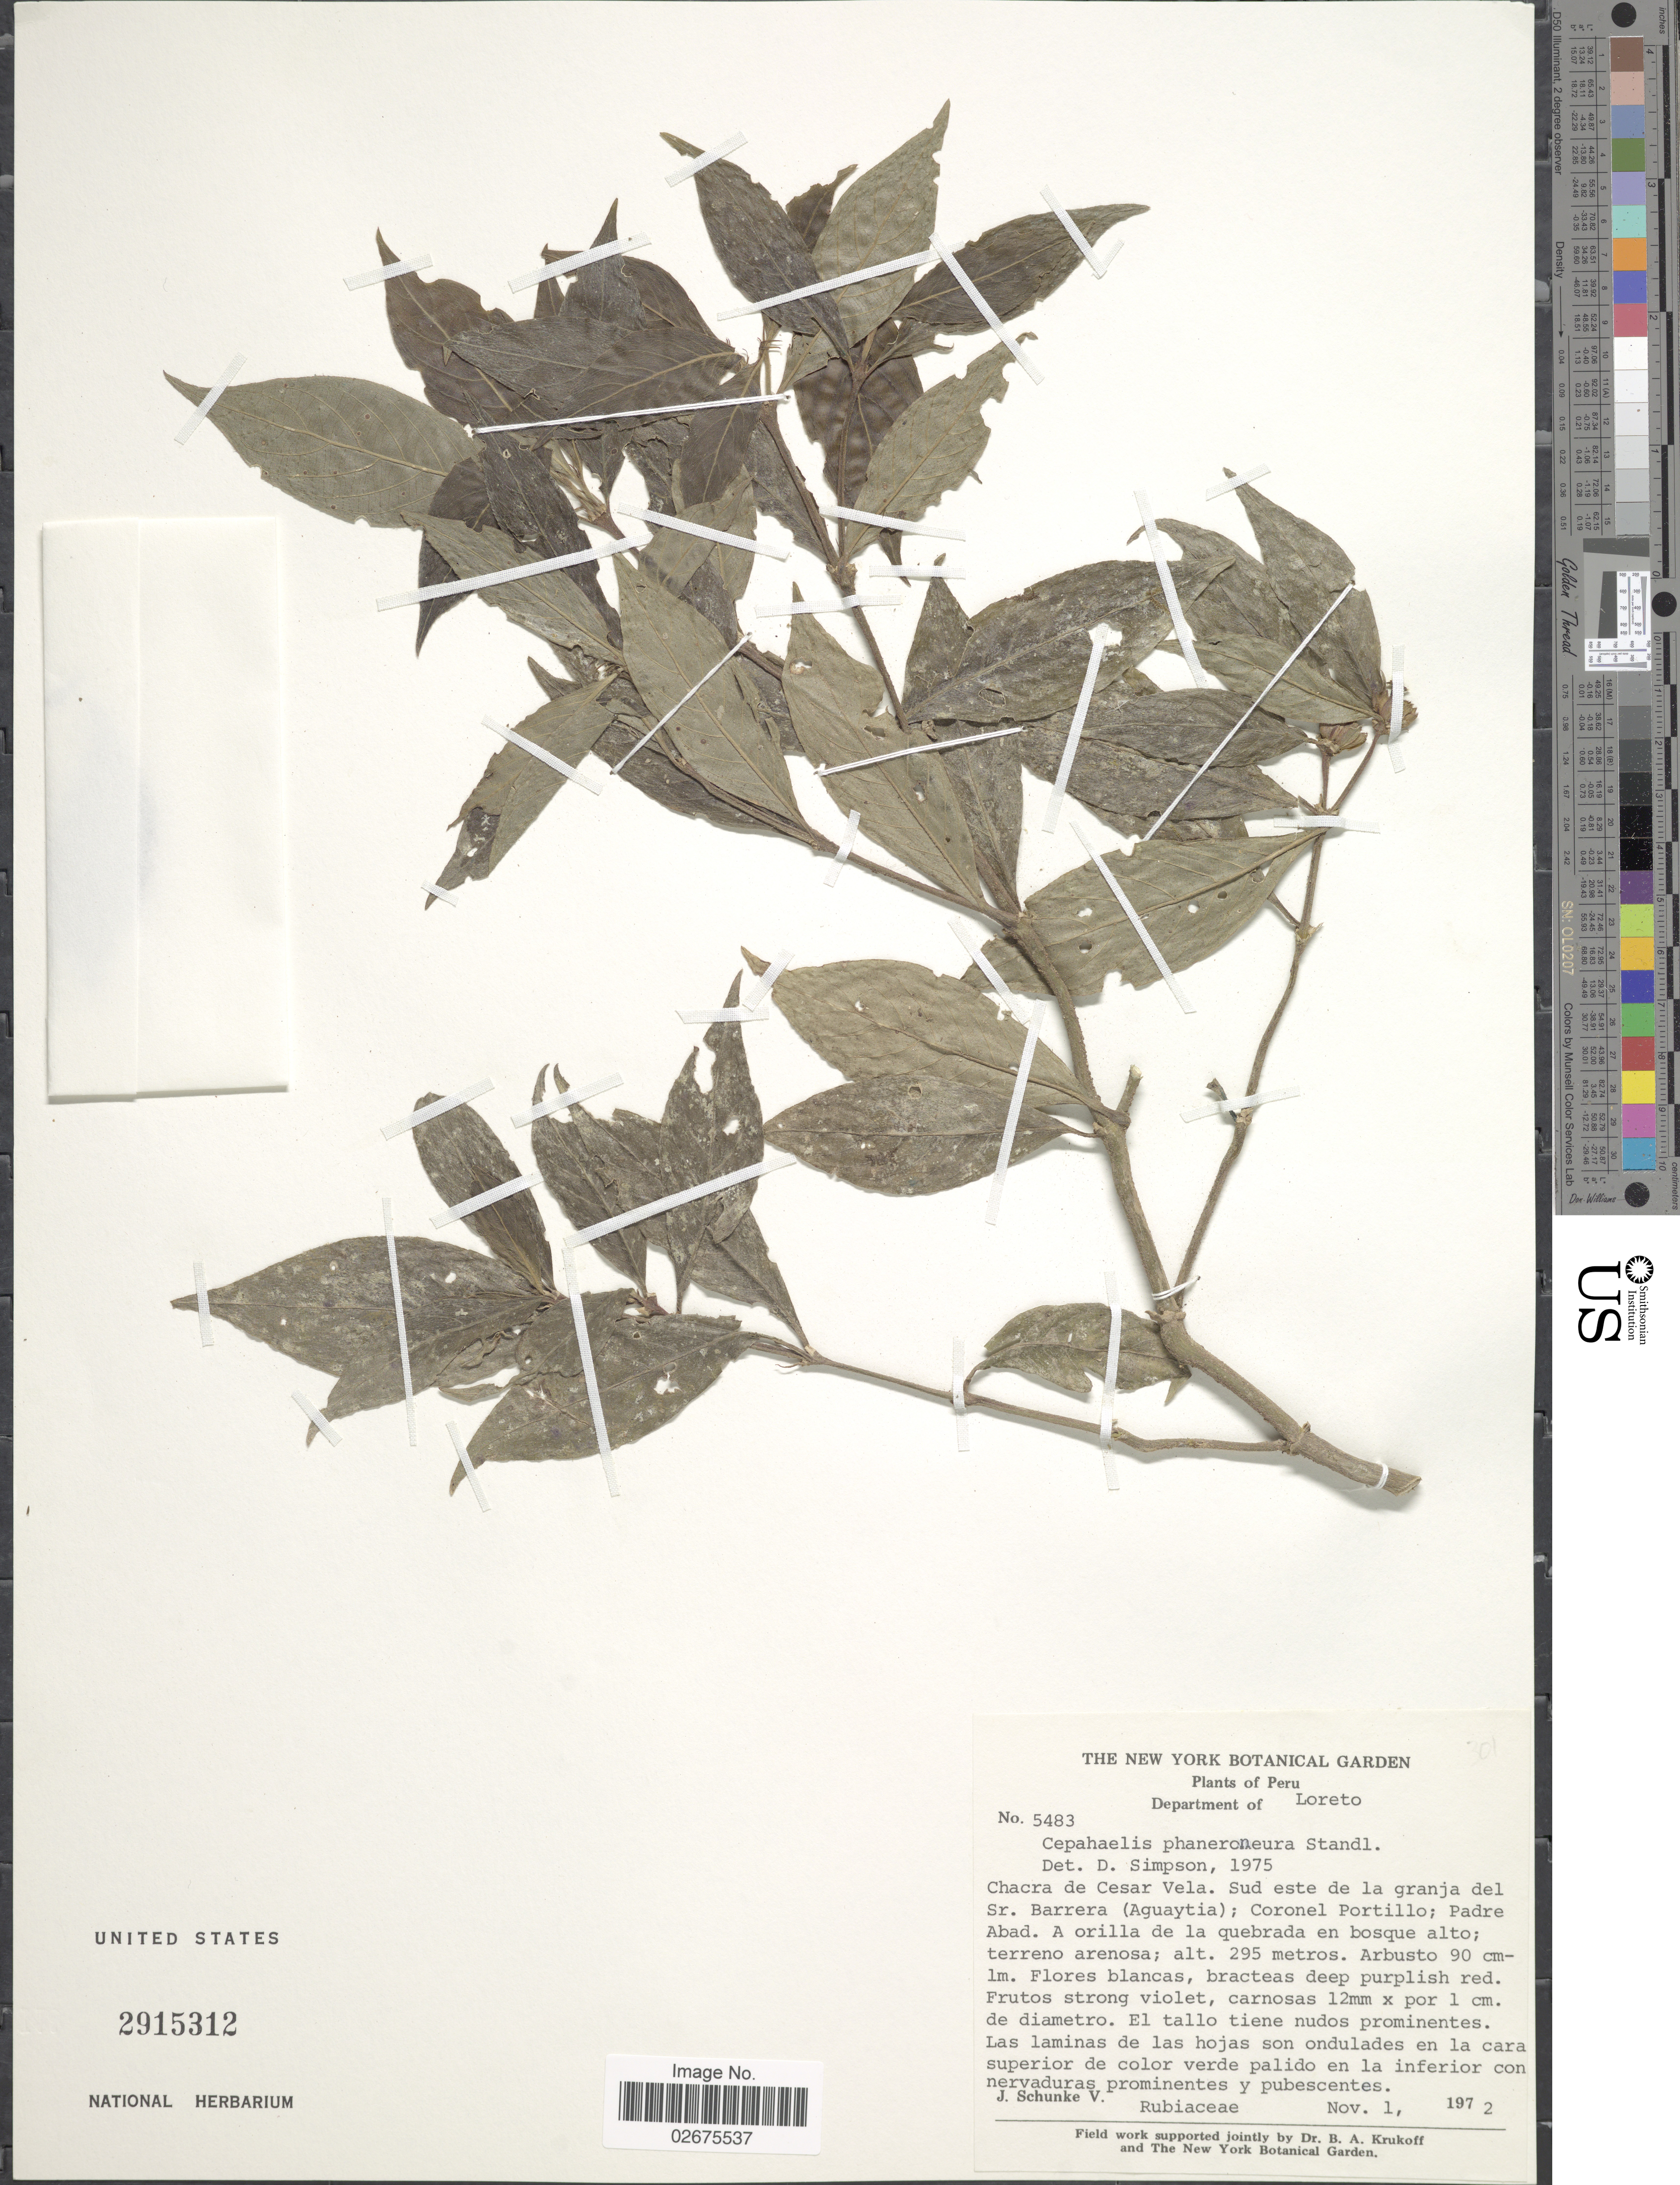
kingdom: Plantae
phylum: Tracheophyta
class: Magnoliopsida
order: Gentianales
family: Rubiaceae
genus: Cephaelis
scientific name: Cephaelis phaneroneura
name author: Standl.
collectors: J. Schunke Vigo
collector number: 5483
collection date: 1972-11-01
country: Peru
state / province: Loreto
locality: Chacra de Cesar Vela. Sud este de la granja del Sr. Barrera (Aguaytia); Coronel Portillo; Padre Abad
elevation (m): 295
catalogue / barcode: US 2915312